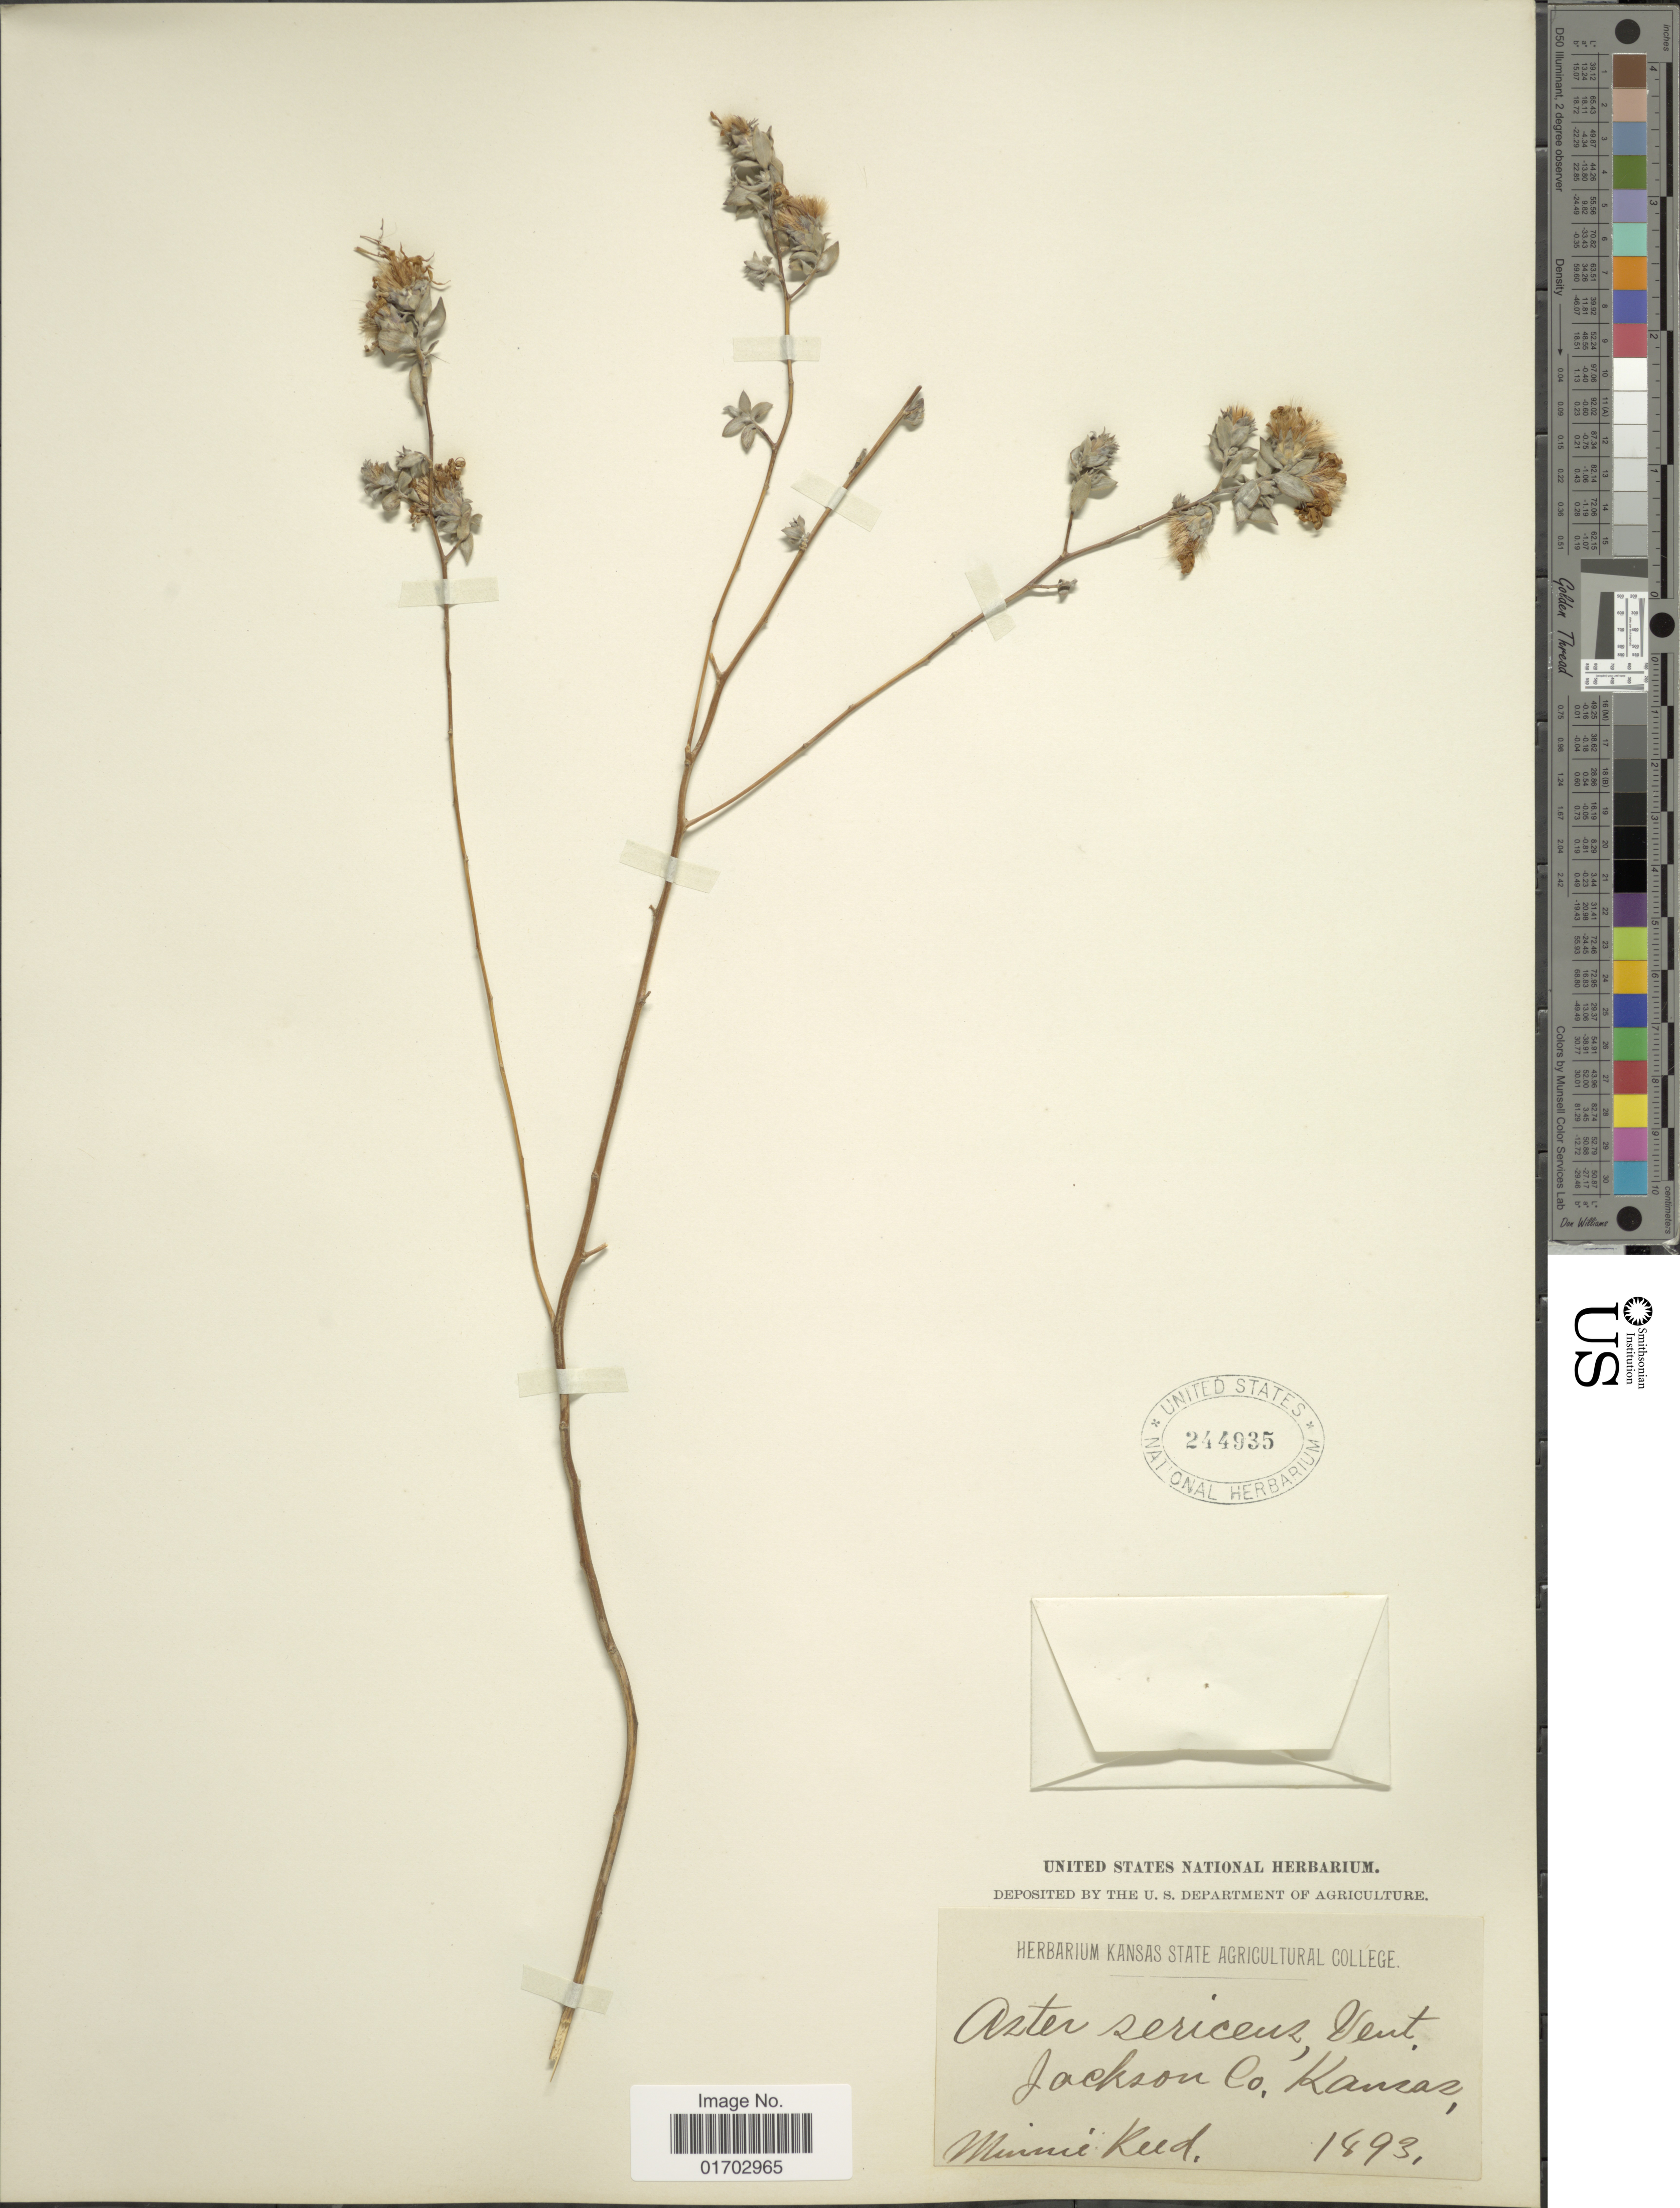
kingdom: Plantae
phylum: Tracheophyta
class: Magnoliopsida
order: Asterales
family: Asteraceae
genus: Symphyotrichum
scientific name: Symphyotrichum sericeum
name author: (Vent.) G.L. Nesom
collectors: M. Reed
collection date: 1893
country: United States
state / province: Kansas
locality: Jackson Co.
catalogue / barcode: US 244935